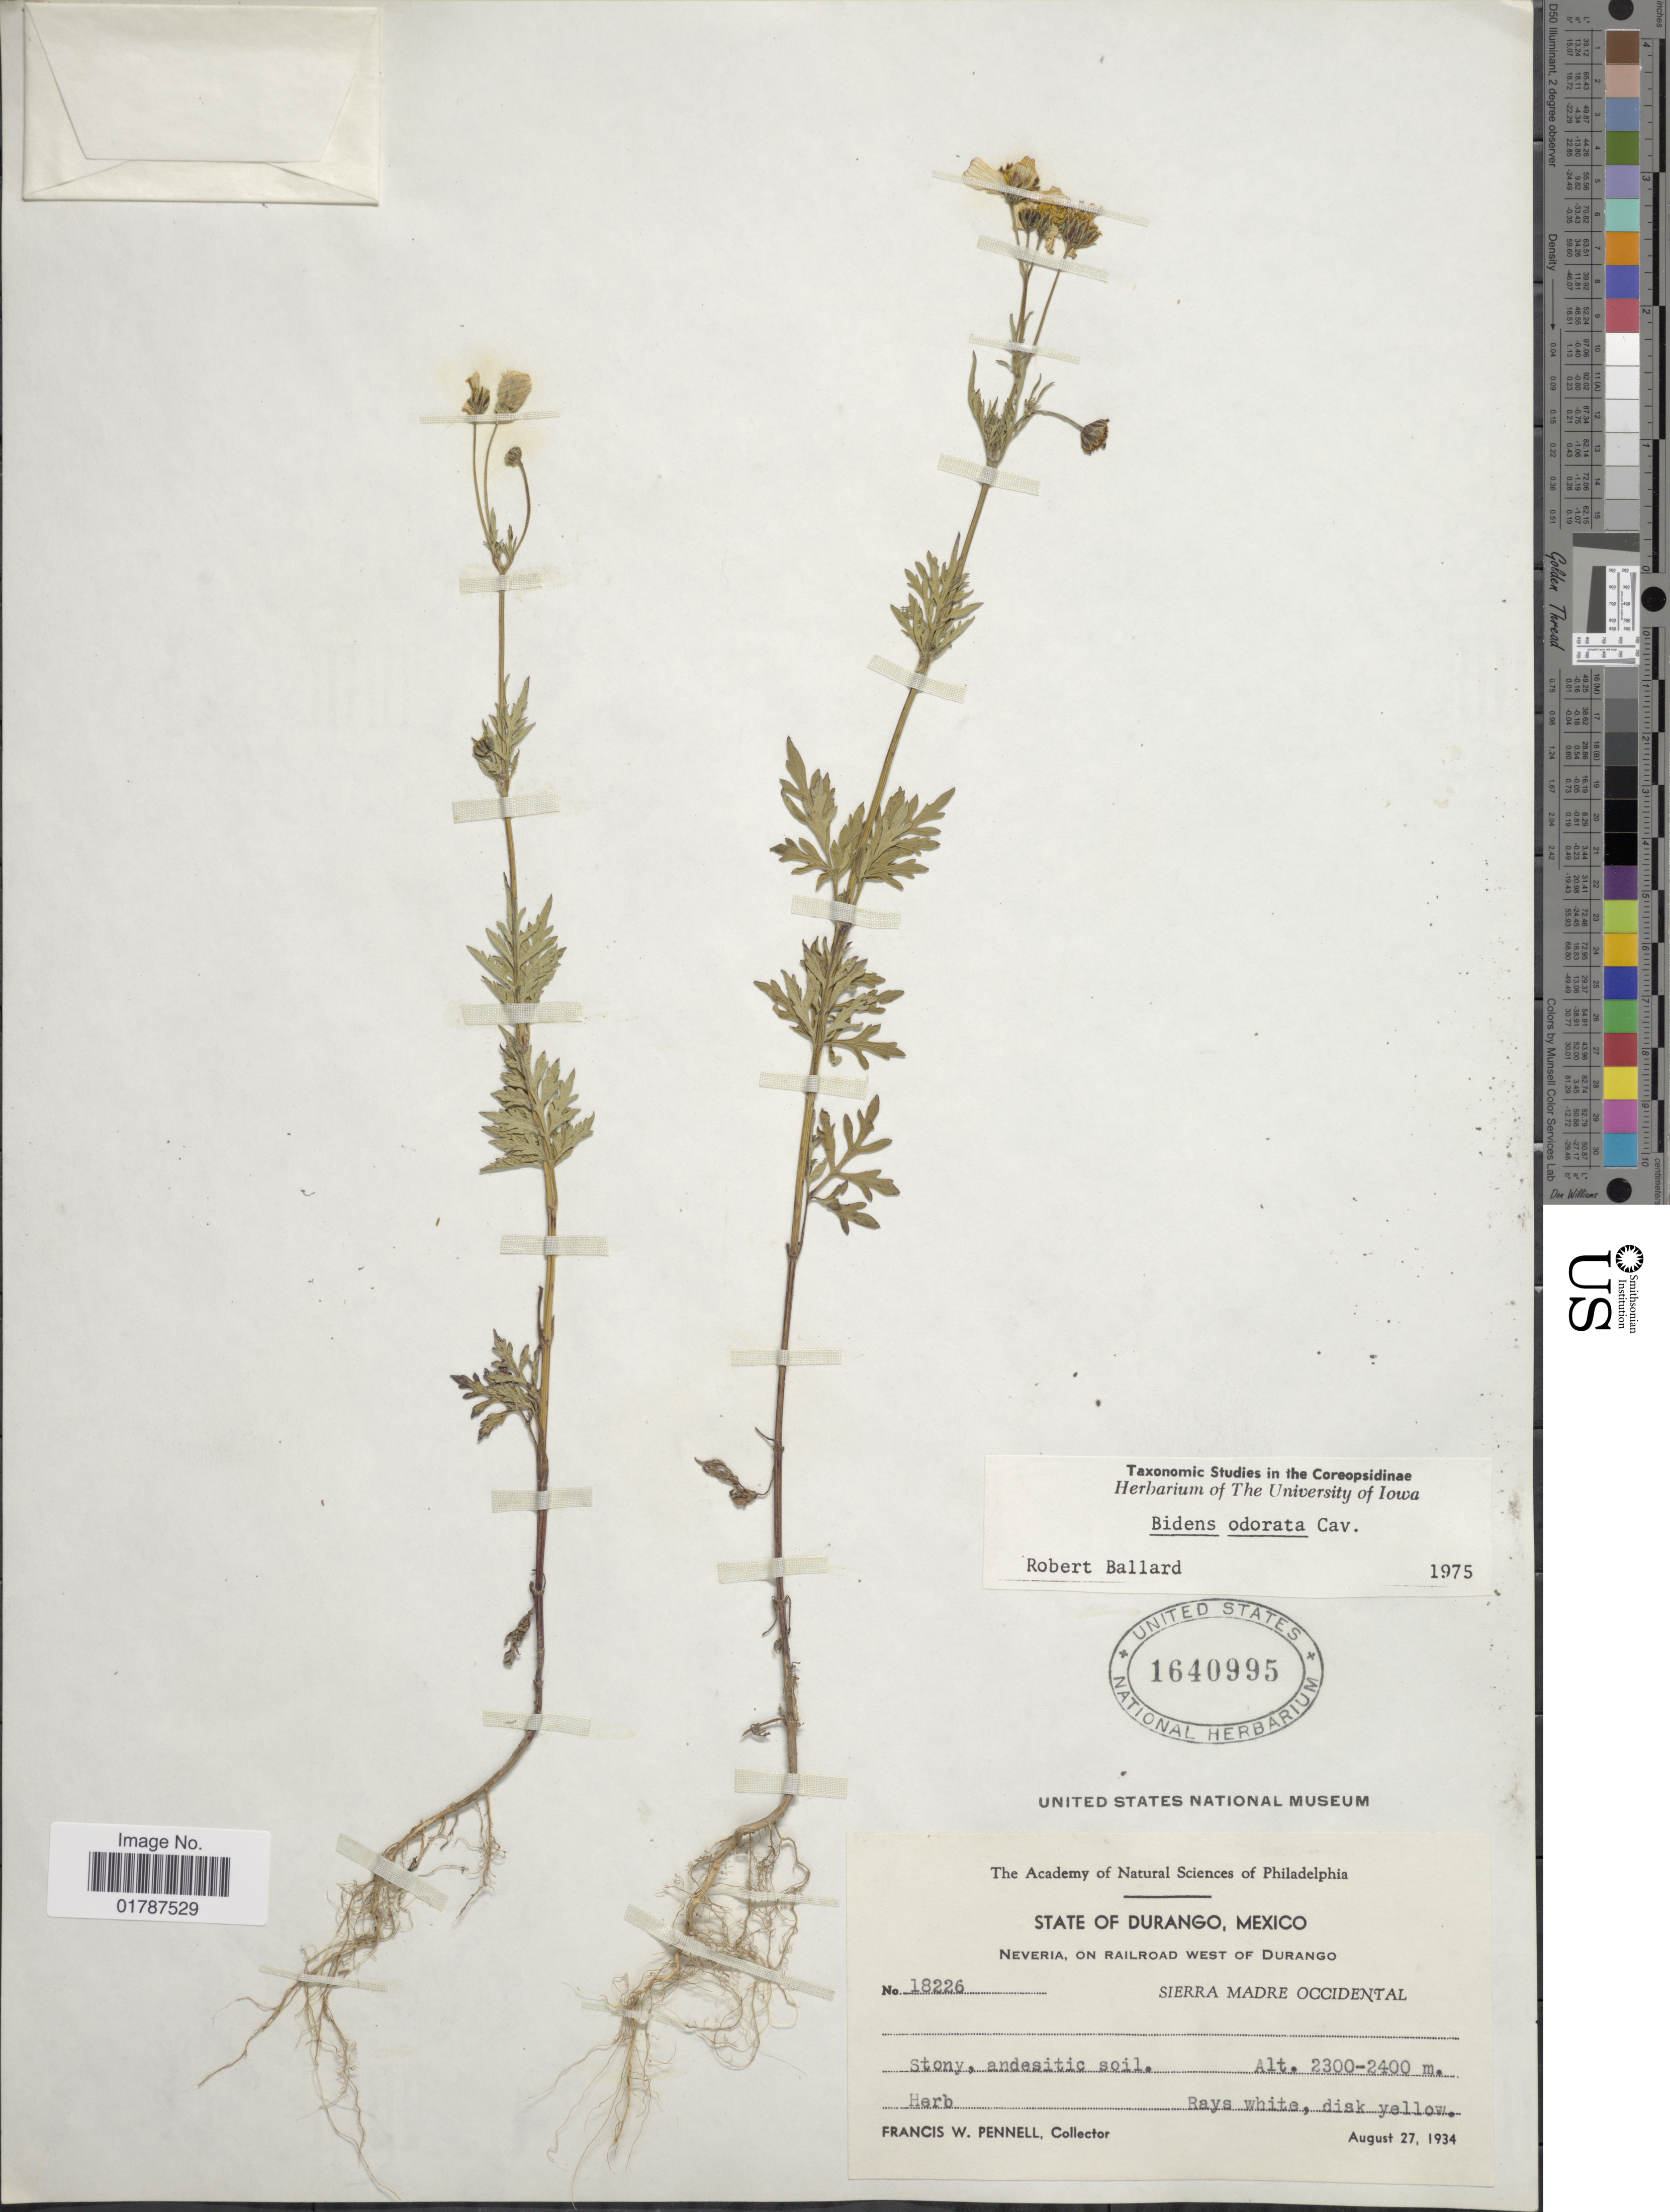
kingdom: Plantae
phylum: Tracheophyta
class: Magnoliopsida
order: Asterales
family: Asteraceae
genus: Bidens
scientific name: Bidens odorata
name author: Cav.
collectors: F. W. Pennell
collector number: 18226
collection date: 1934-08-27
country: Mexico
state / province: Durango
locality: State of Durango, Mexico, Neveria, on railroad West of Durango, Sierra Madre Occidental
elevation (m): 2300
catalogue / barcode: US 1640995